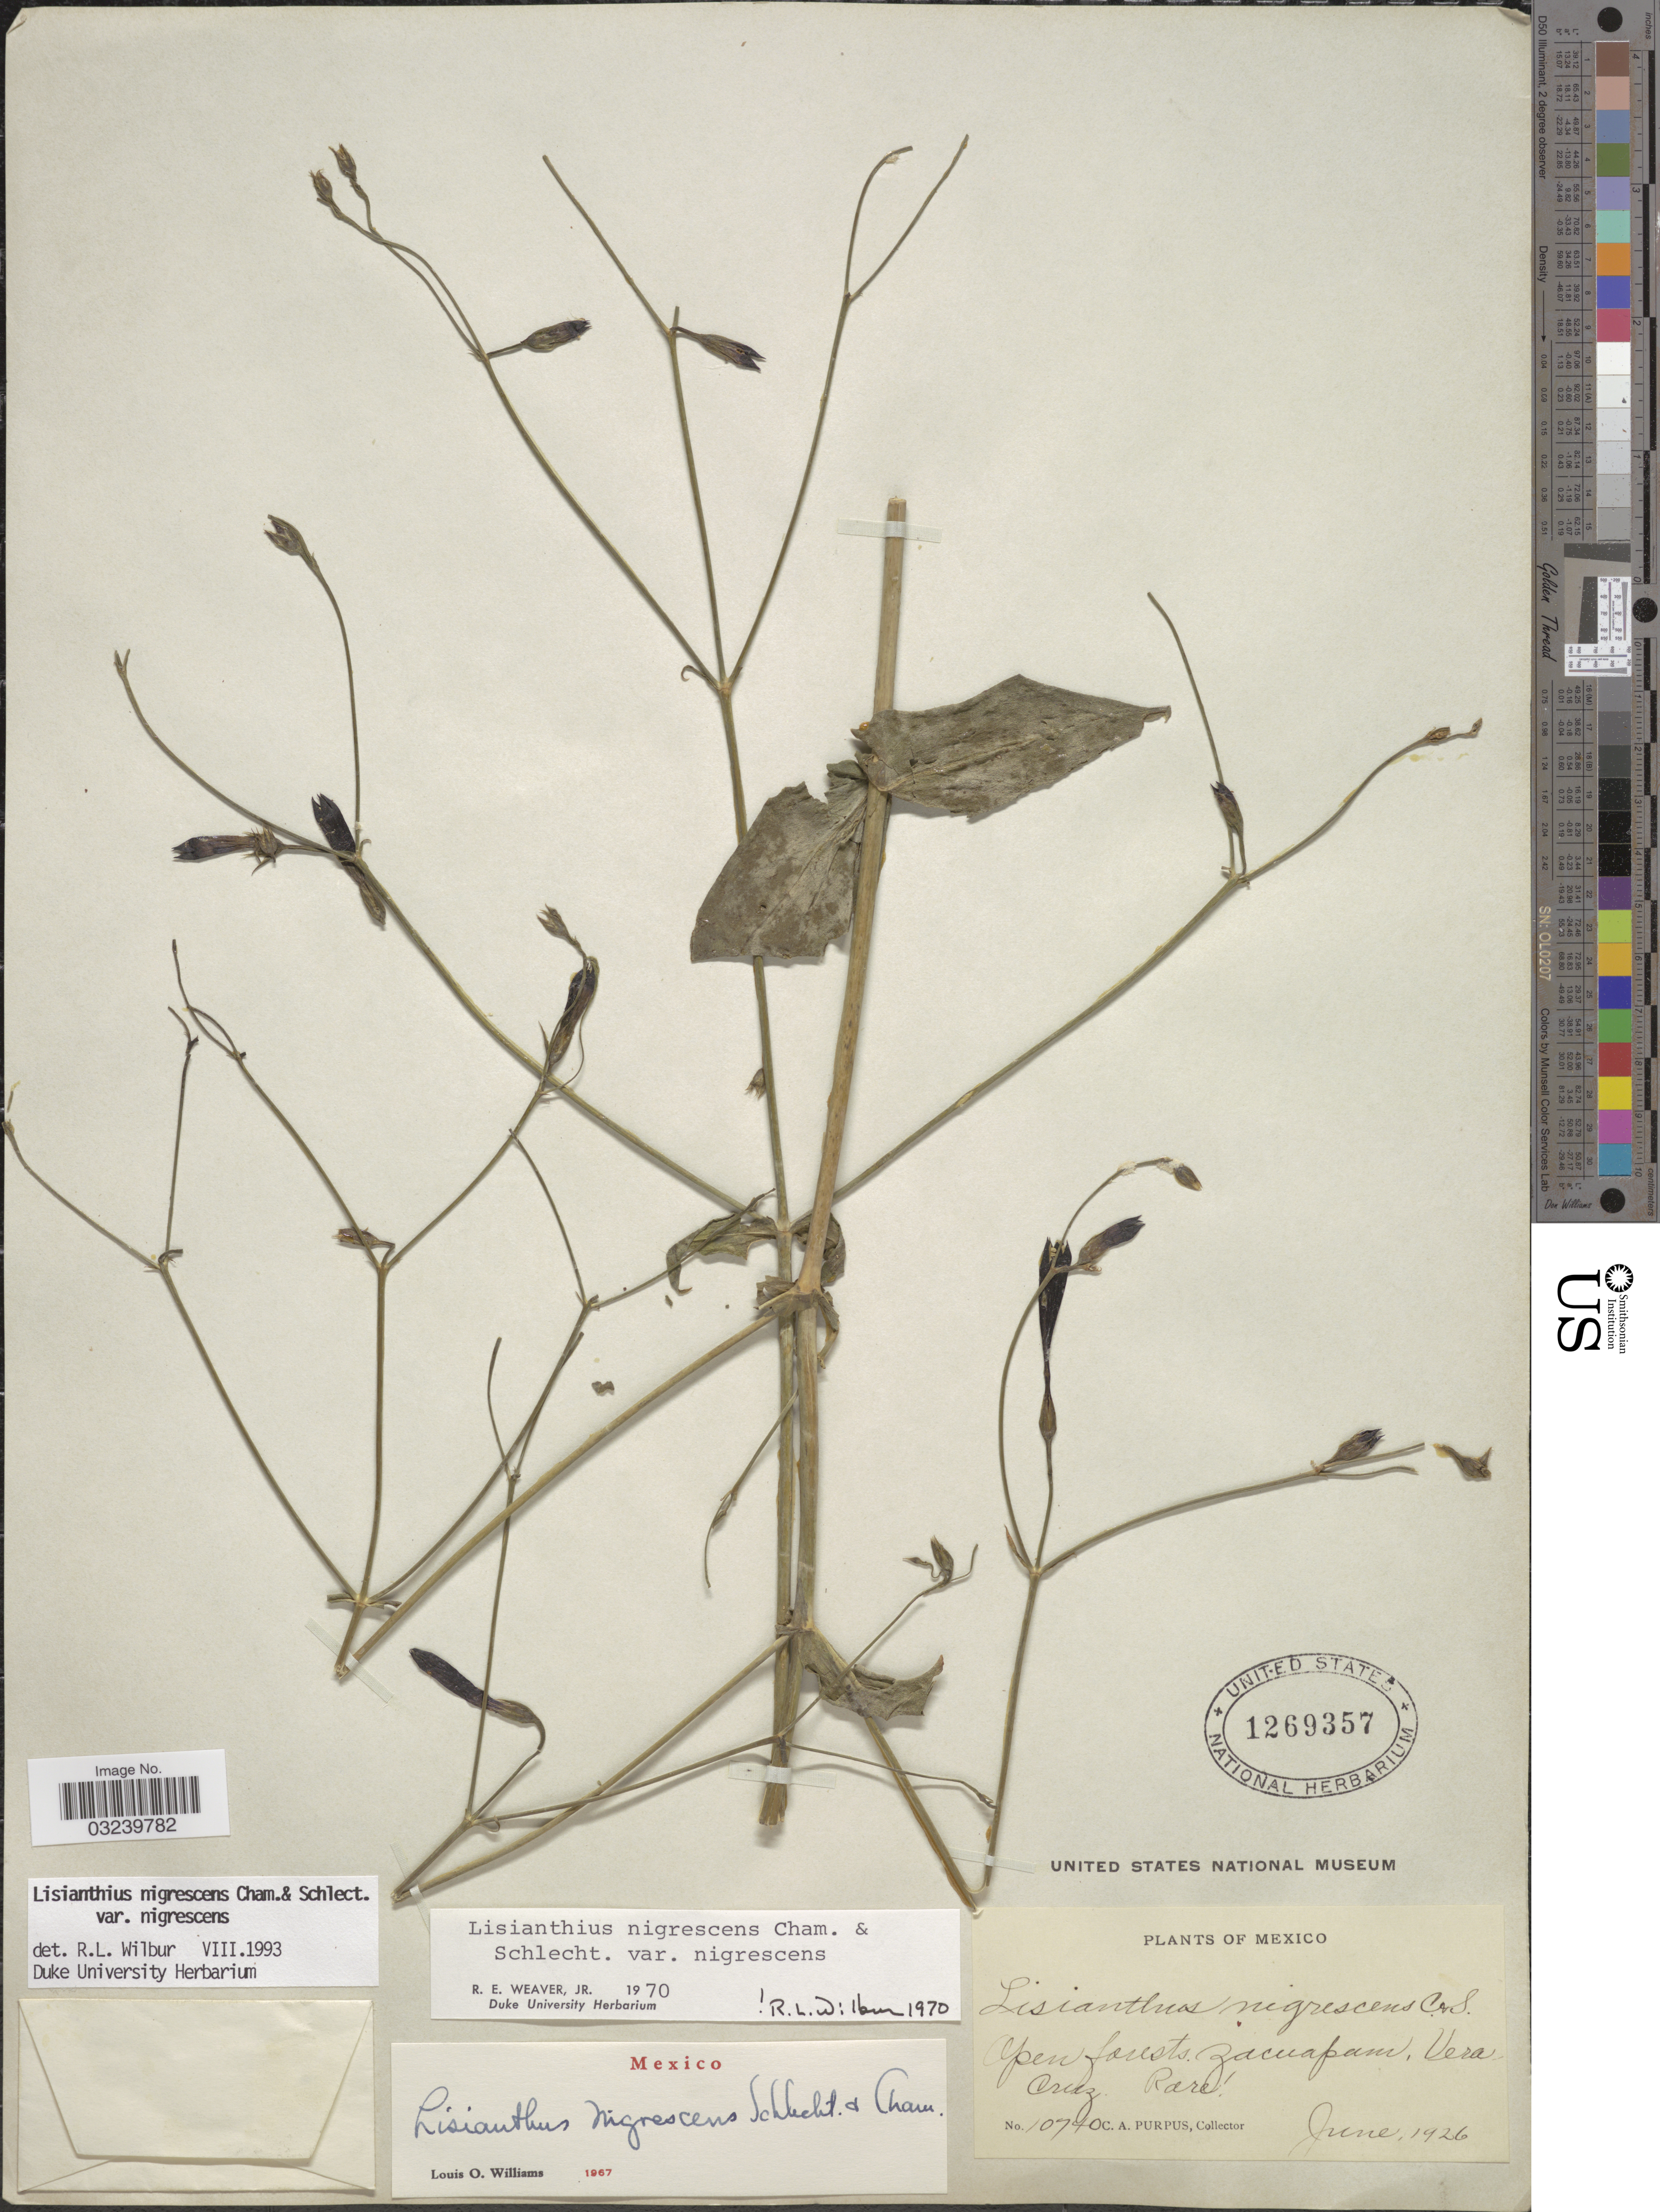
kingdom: Plantae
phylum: Tracheophyta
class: Magnoliopsida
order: Gentianales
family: Gentianaceae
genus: Lisianthius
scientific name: Lisianthius nigrescens var. nigrescens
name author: Schltdl. & Cham.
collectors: C. A. Purpus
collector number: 10740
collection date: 1926-06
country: Mexico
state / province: Veracruz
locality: Zacuapan, Vera Cruz.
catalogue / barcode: US 1269357